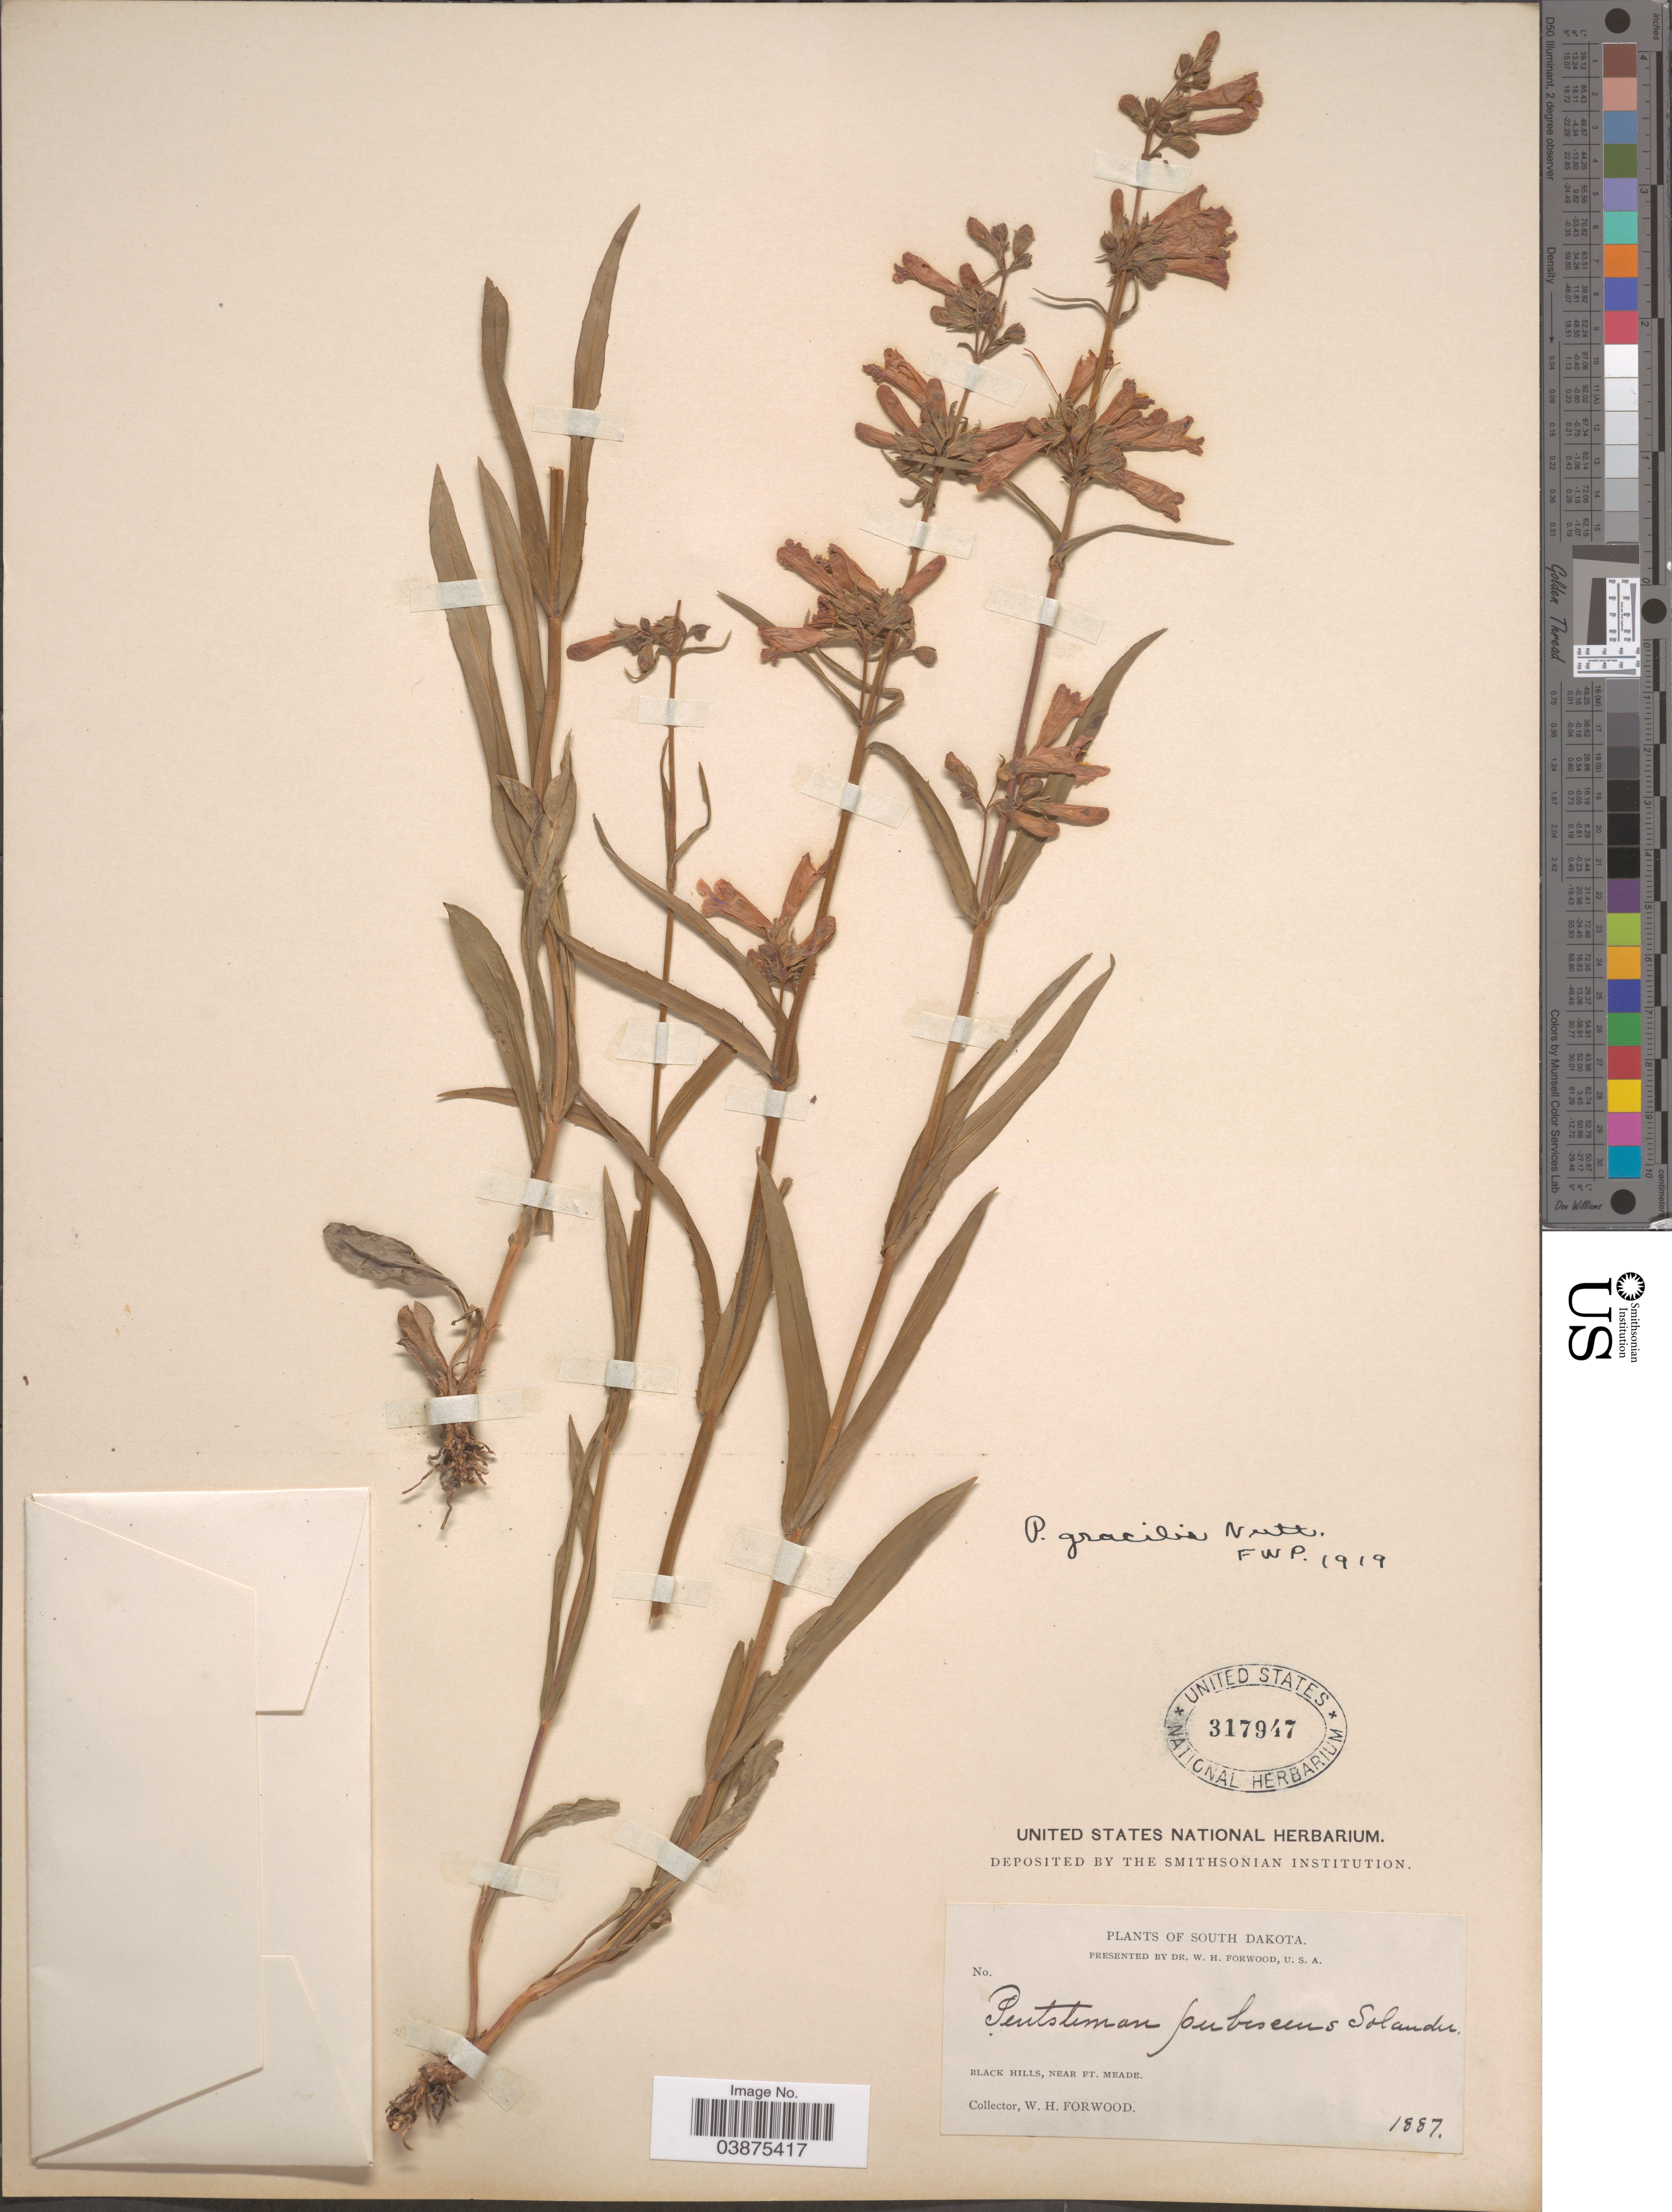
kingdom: Plantae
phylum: Tracheophyta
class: Magnoliopsida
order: Lamiales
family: Plantaginaceae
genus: Penstemon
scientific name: Penstemon gracilis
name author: Nutt.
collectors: W. Forwood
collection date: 1887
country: United States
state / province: South Dakota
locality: Black Hills, near Ft. Meade.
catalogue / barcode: US 317947